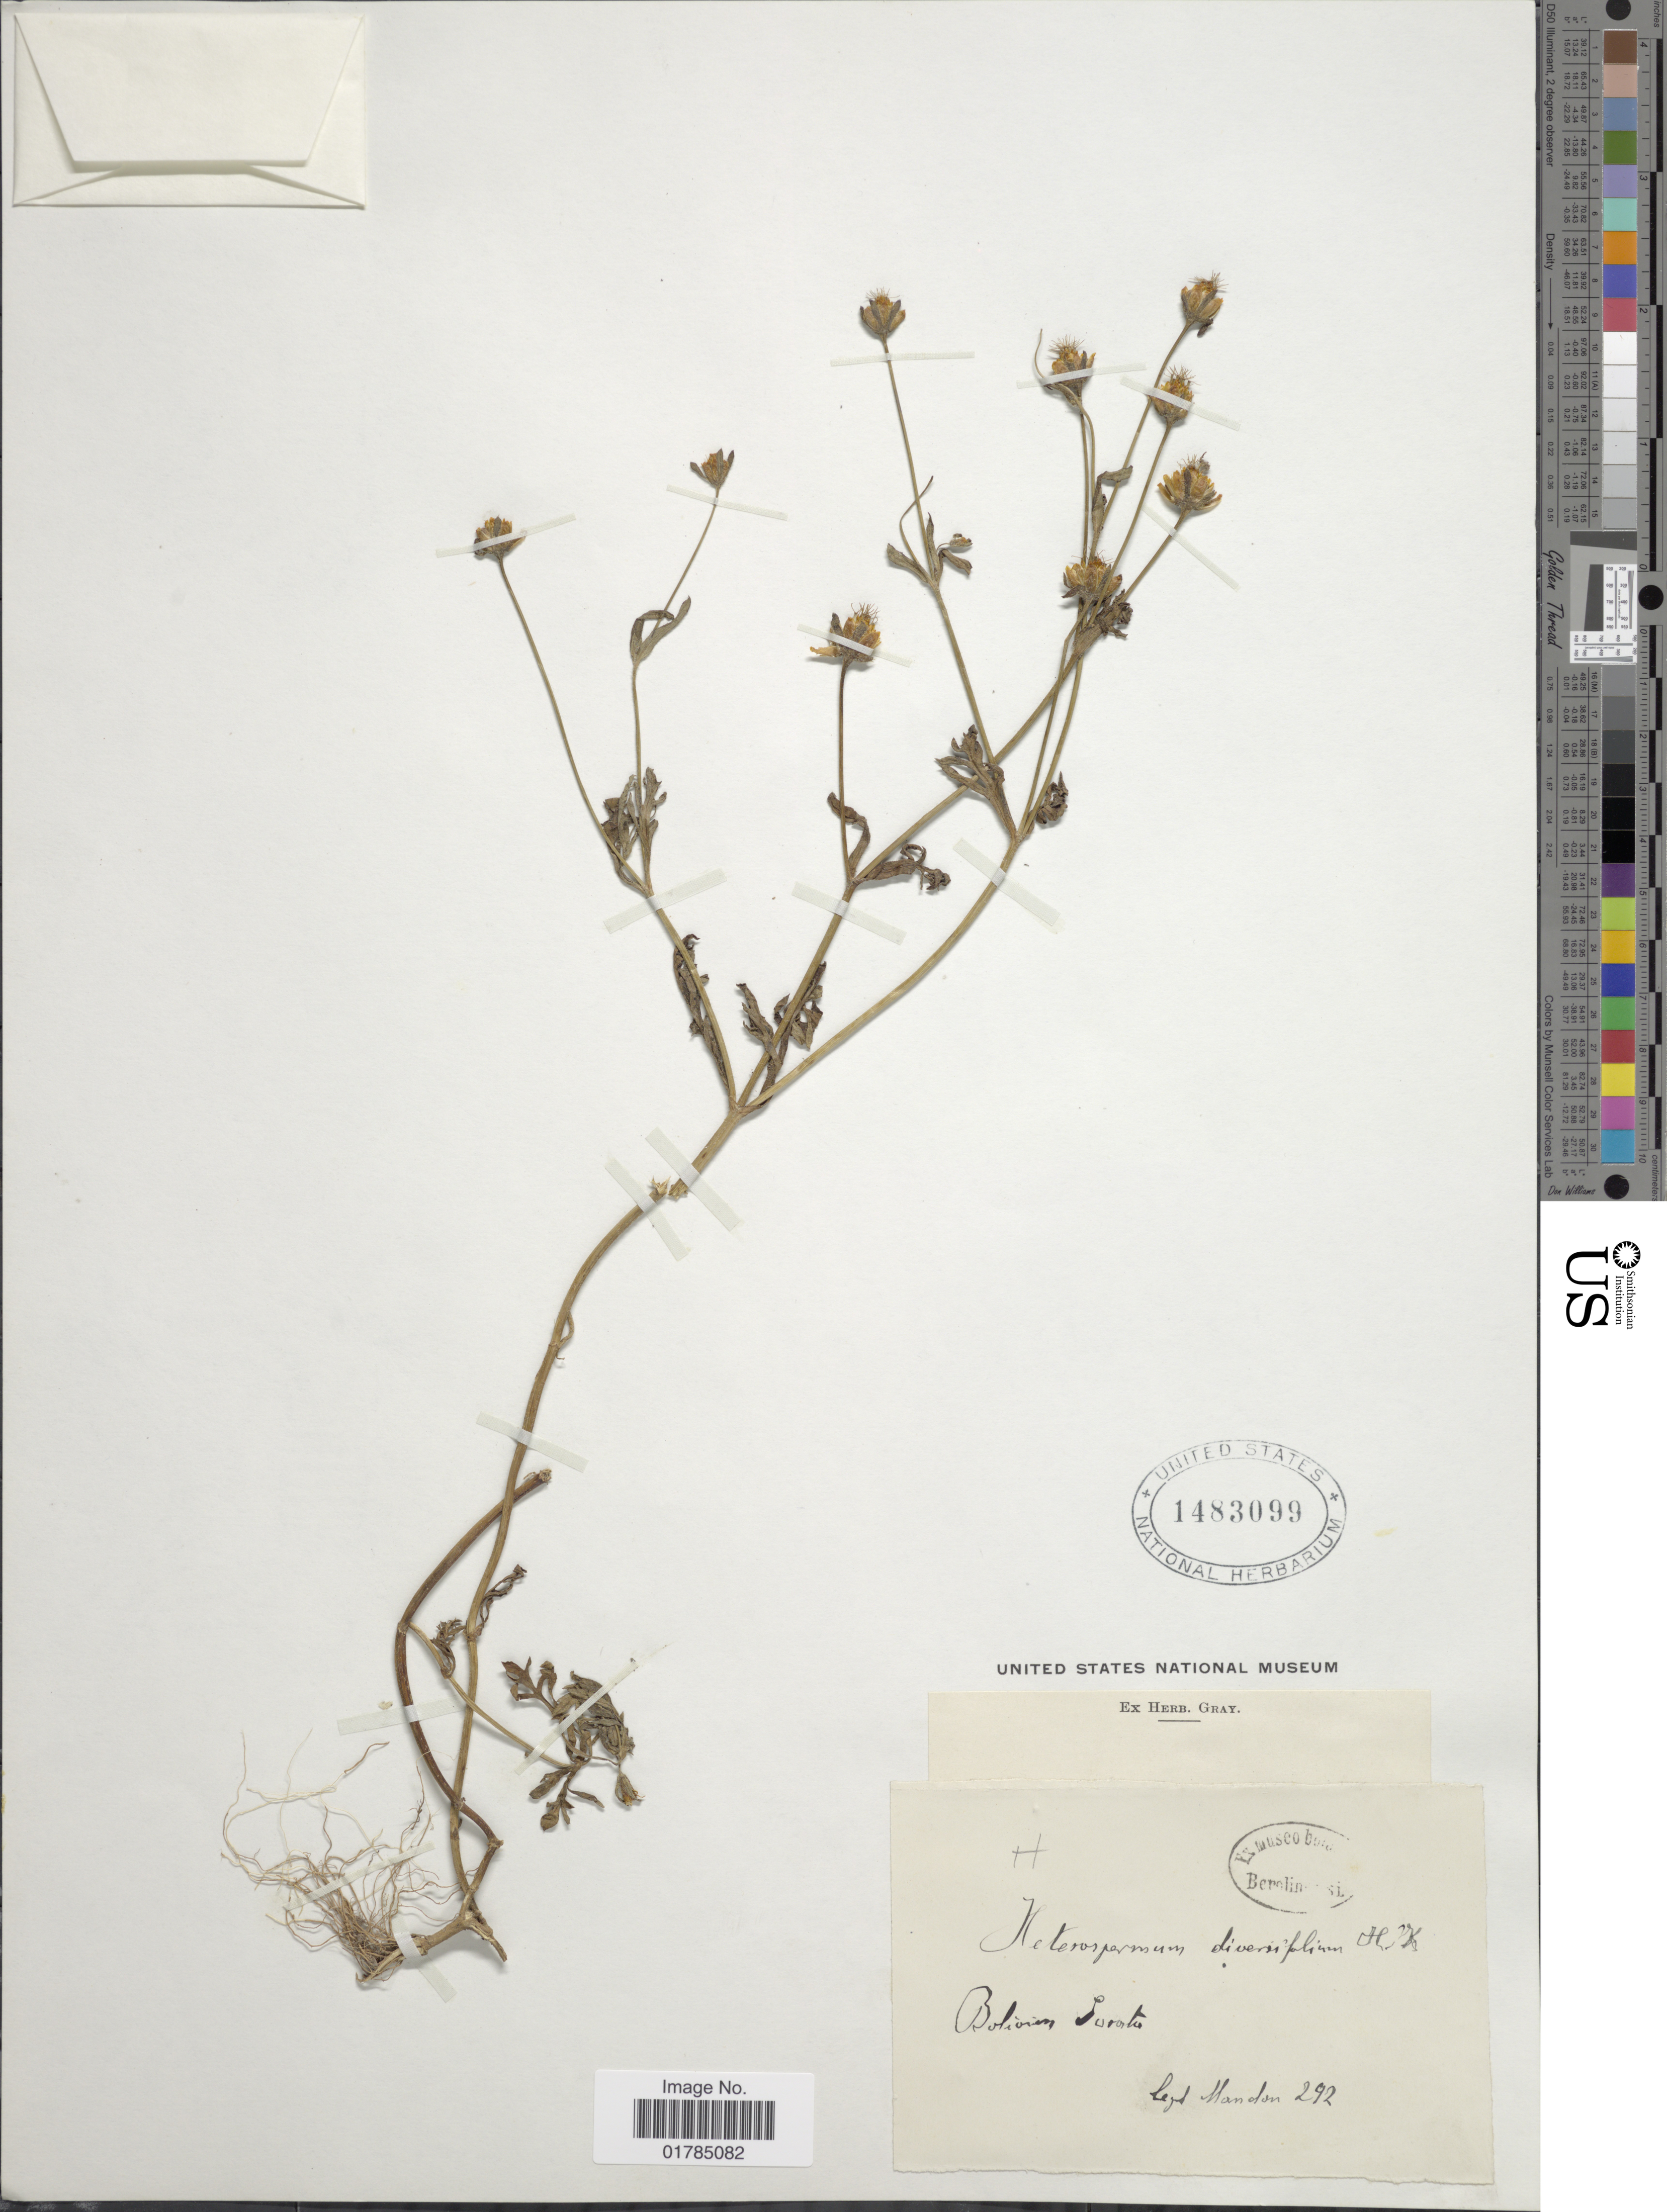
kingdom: Plantae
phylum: Tracheophyta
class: Magnoliopsida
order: Asterales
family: Asteraceae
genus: Heterosperma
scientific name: Heterosperma diversifolium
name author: Kunth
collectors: Mandon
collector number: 292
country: Bolivia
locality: Sorata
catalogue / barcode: US 1483099